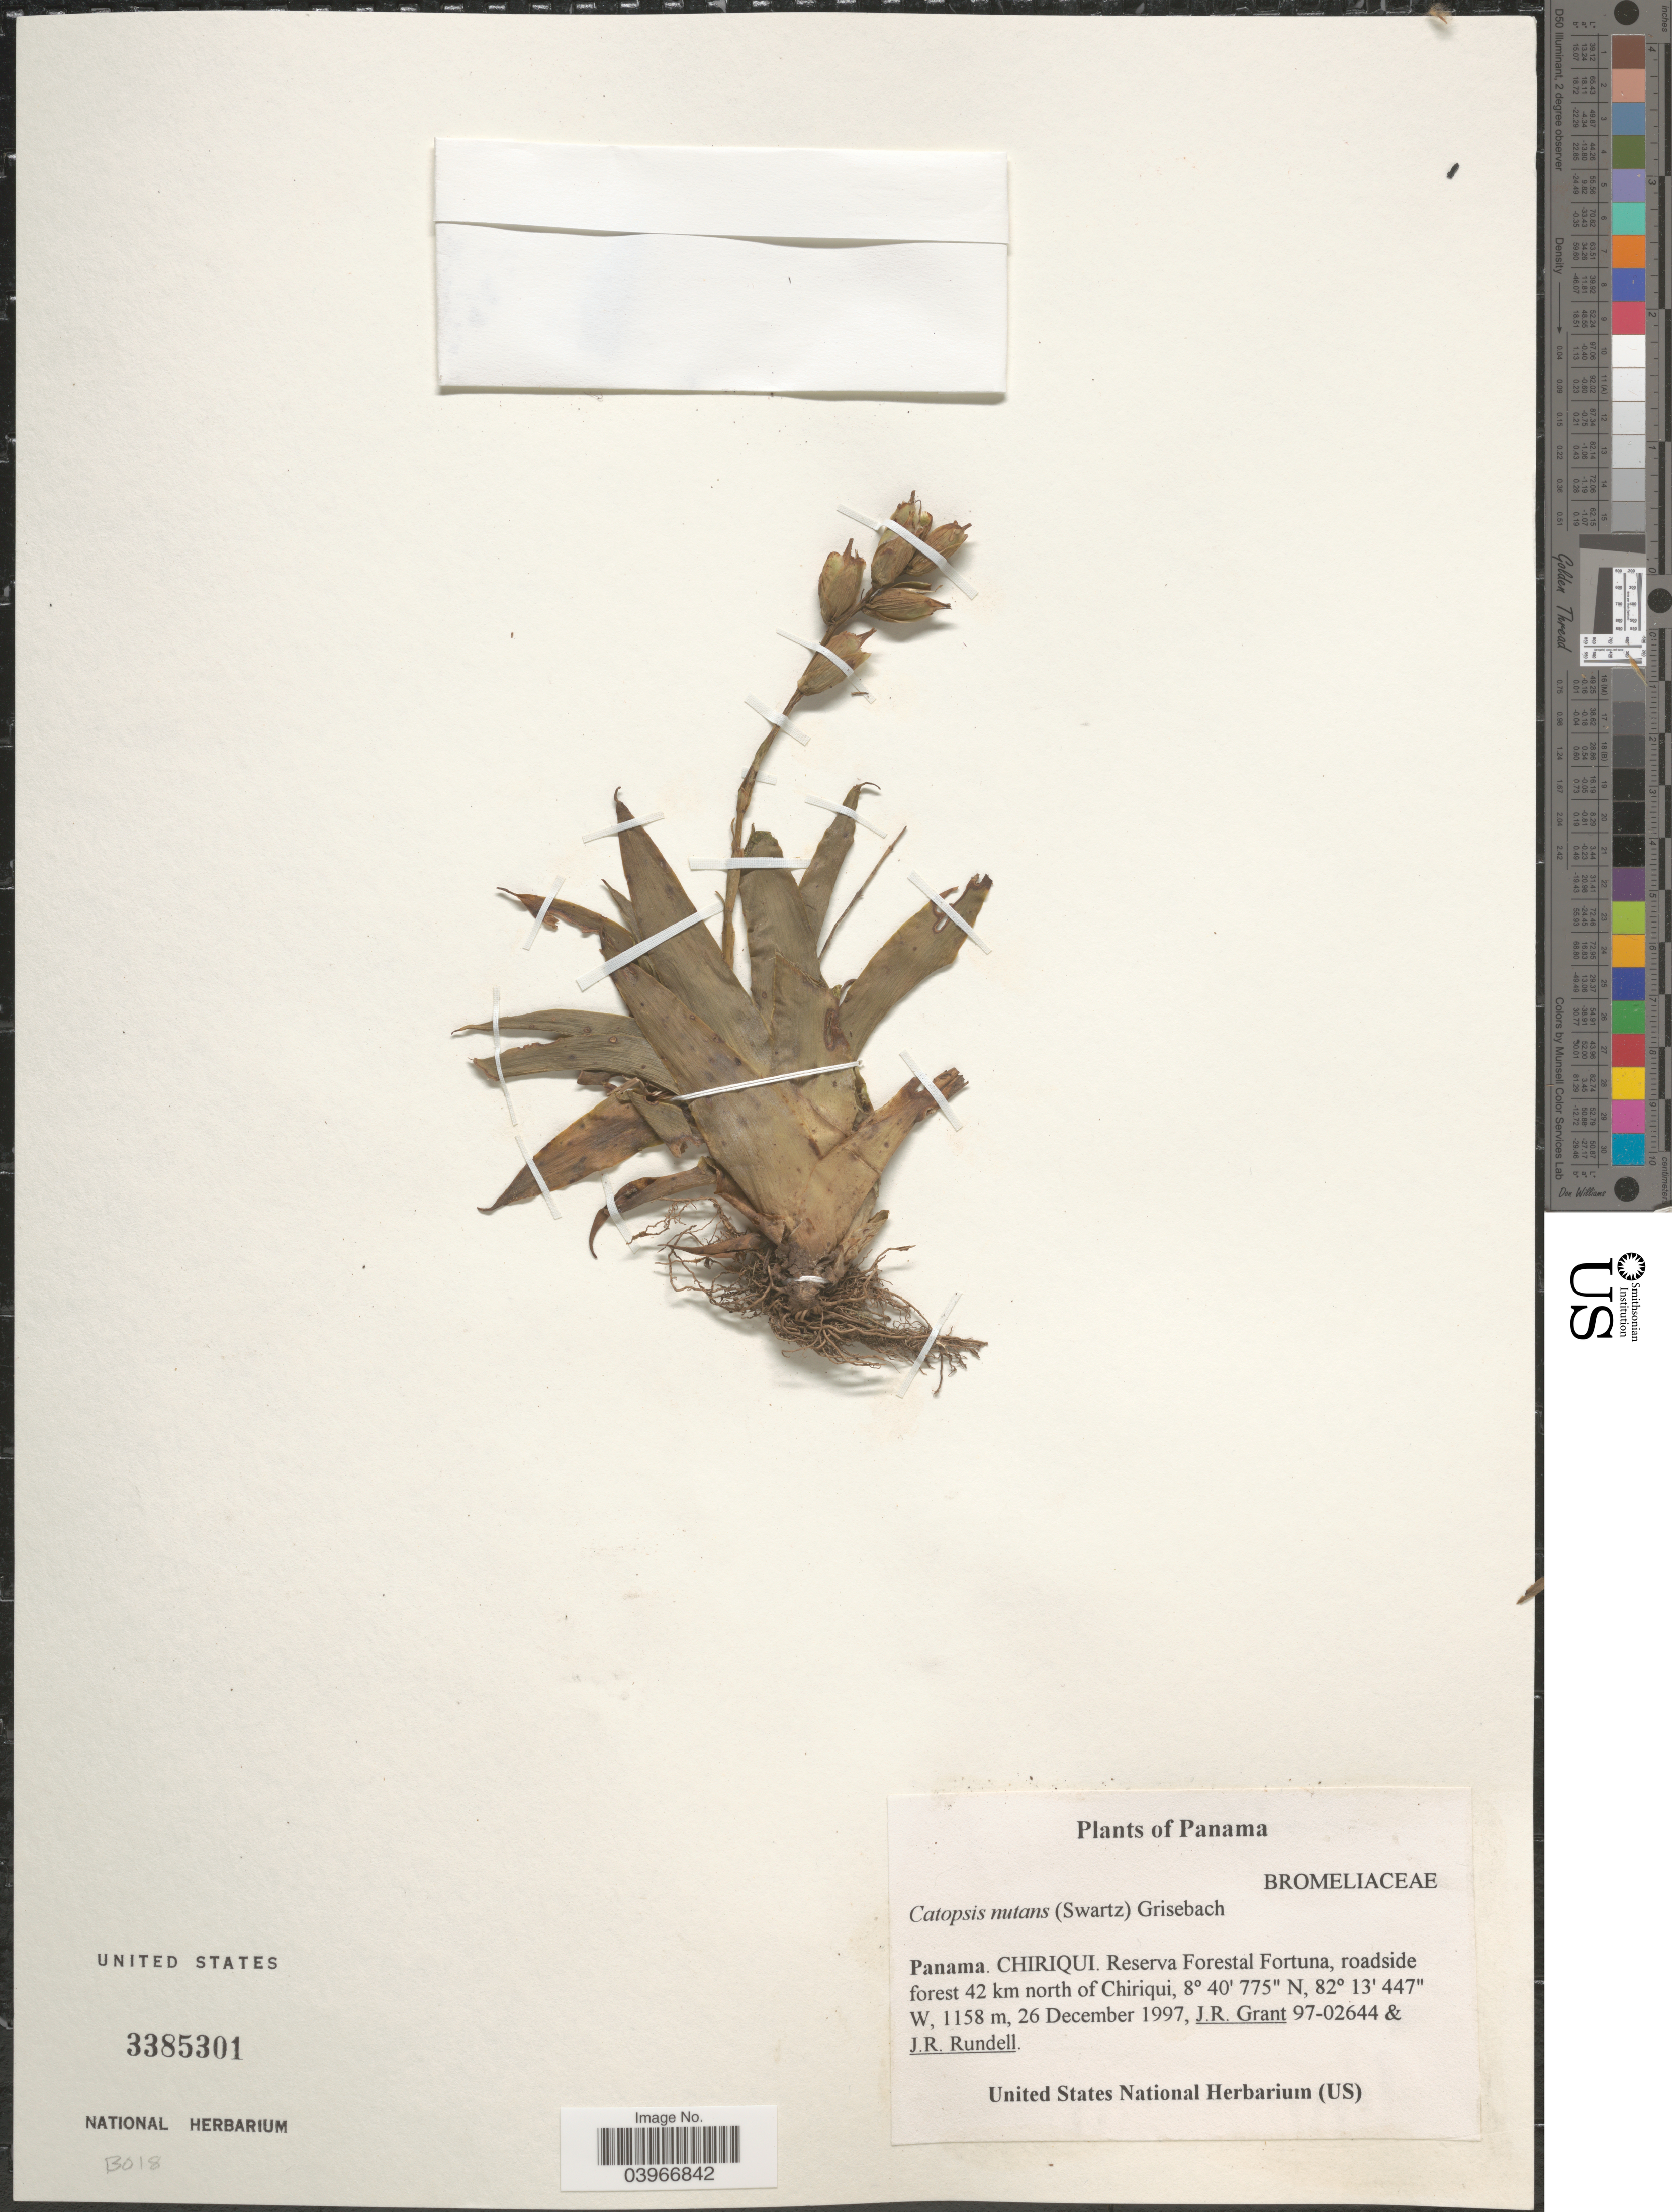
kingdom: Plantae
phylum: Tracheophyta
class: Liliopsida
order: Poales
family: Bromeliaceae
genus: Catopsis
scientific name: Catopsis nutans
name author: (Sw.) Griseb.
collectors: J. Grant & J. R. Rundell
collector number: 97-02644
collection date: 1997-12-26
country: Panama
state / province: Chiriqui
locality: Reserva Forestal Fortuna, roadside forest 42 km north of Chiriqui.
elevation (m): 1158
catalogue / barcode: US 3385301